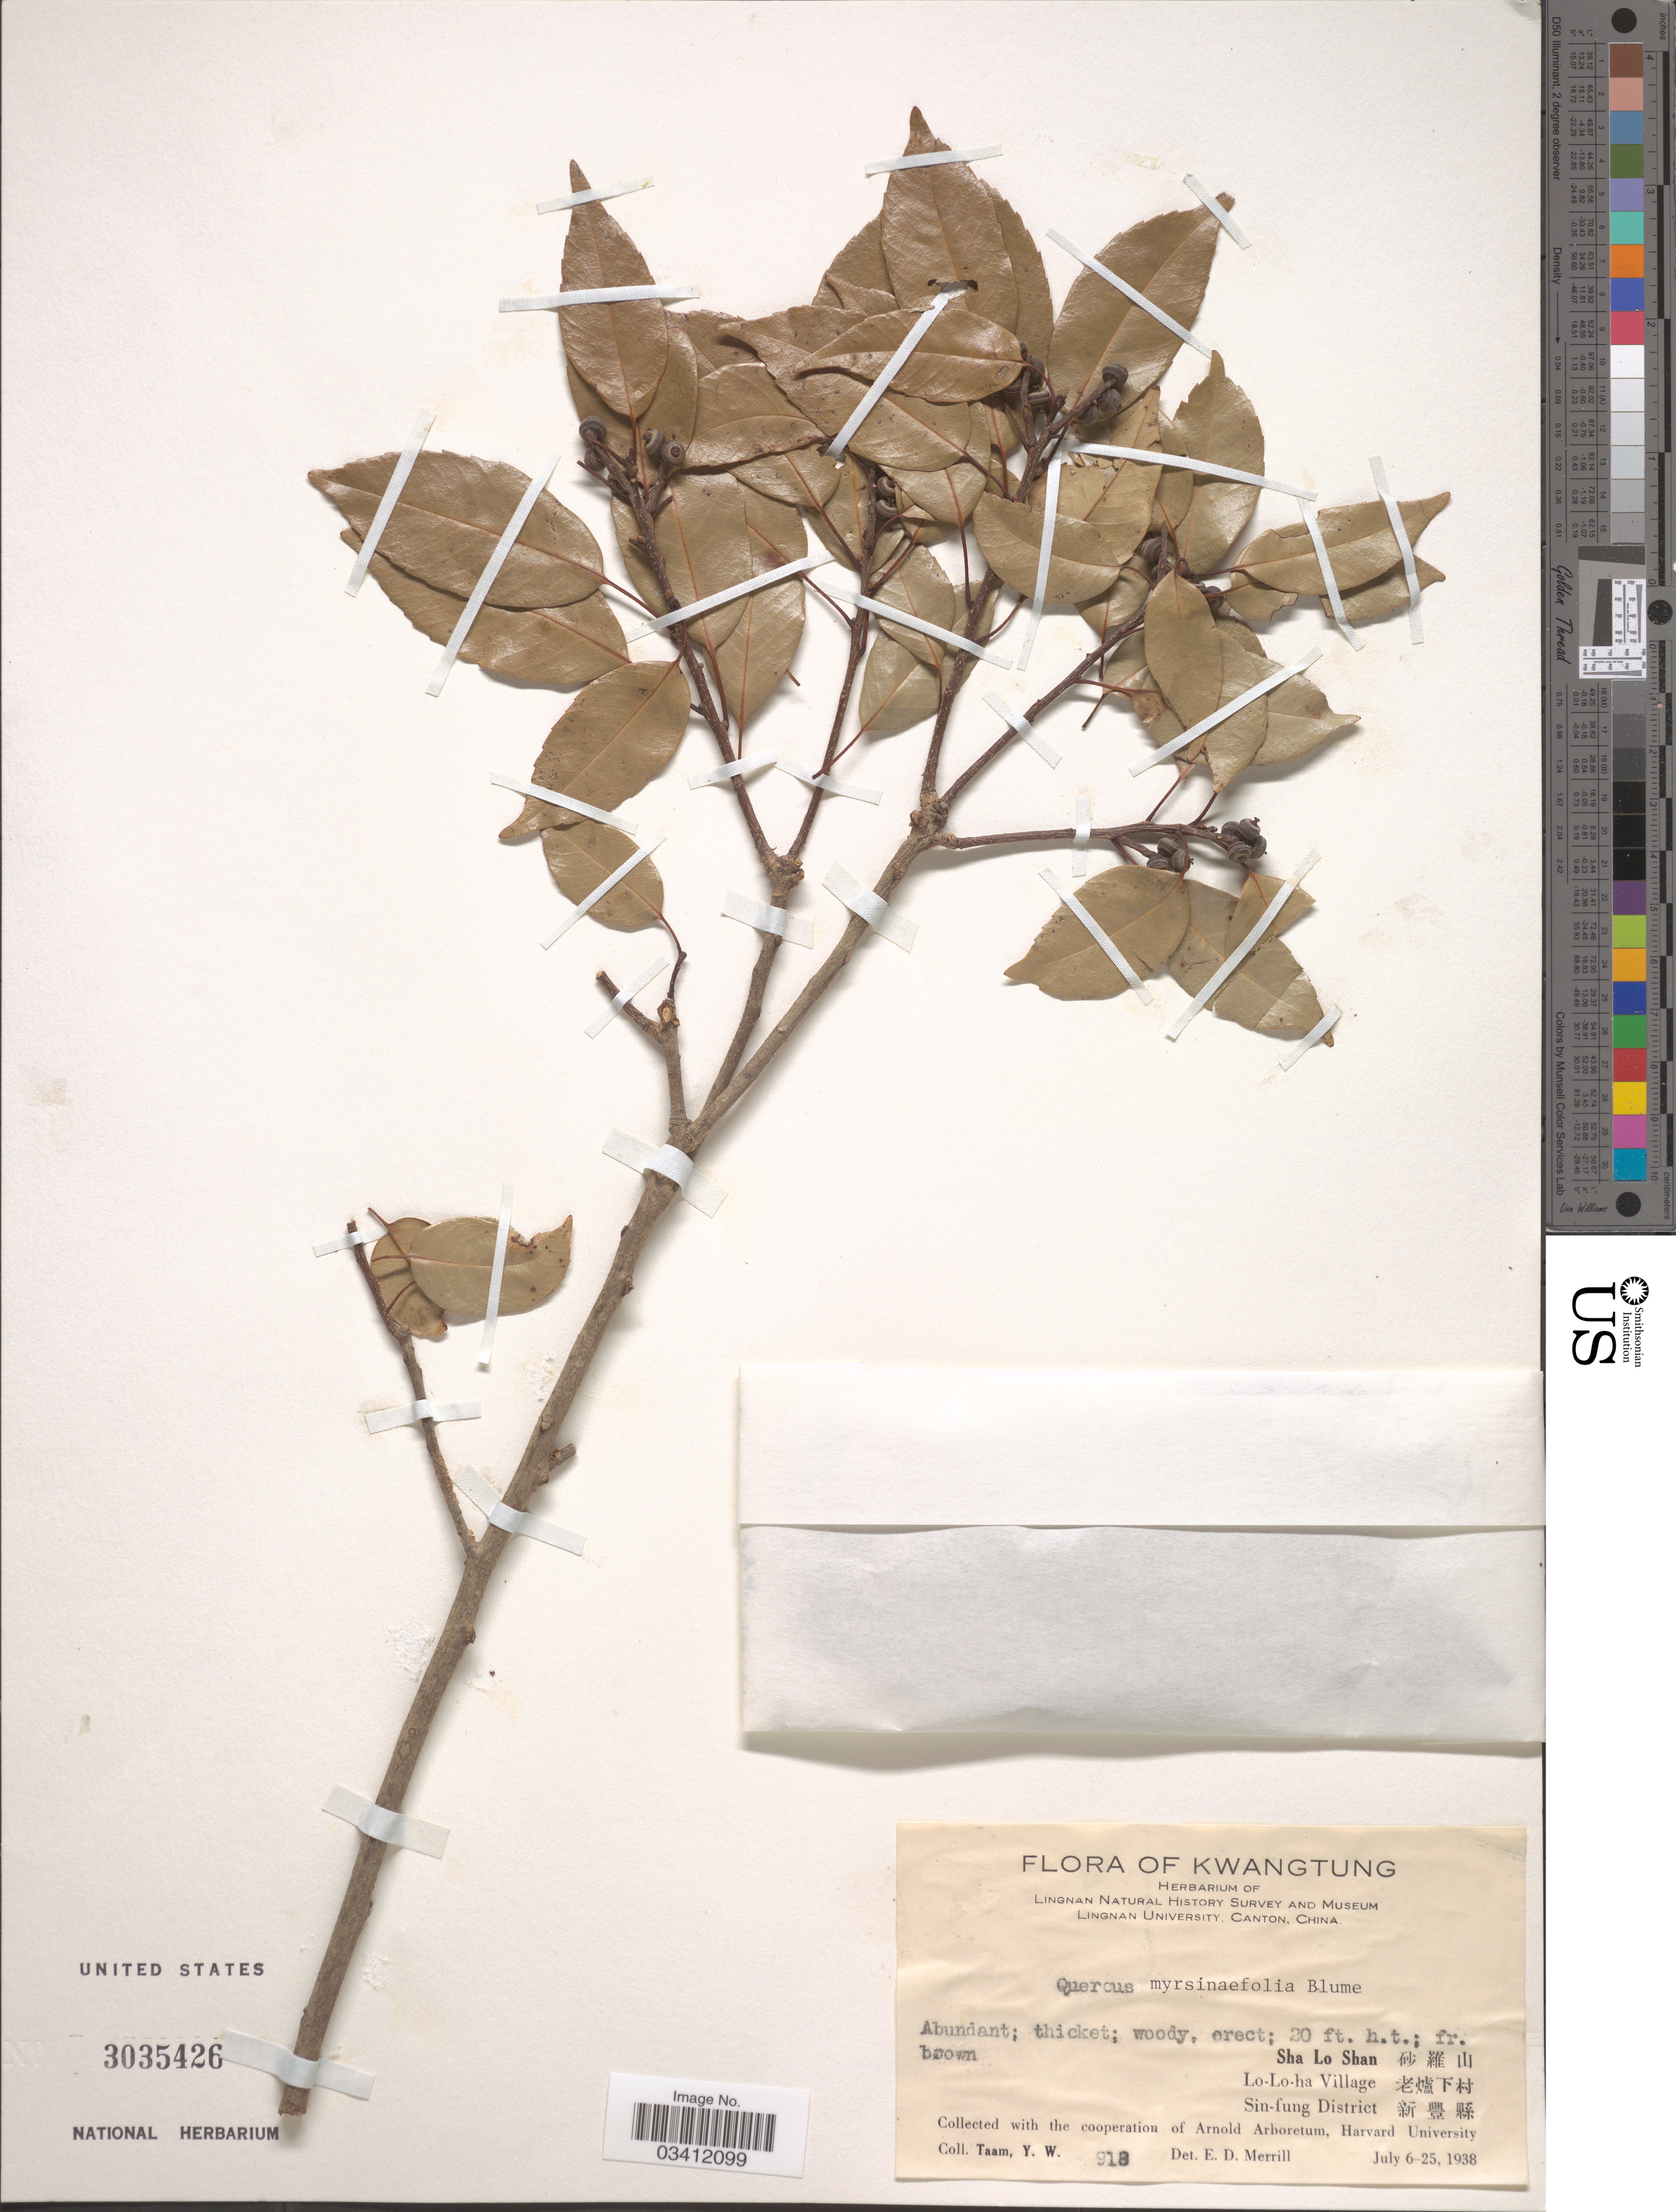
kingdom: Plantae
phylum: Tracheophyta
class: Magnoliopsida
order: Fagales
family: Fagaceae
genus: Quercus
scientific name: Quercus myrsinifolia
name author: Blume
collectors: Y. W. Taam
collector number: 918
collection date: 1938-07-06/1938-07-25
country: China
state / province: Guangdong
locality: Kwangtung. Sha Lo Shan X, Lo-Lo-ha Village X, Sin-fung District X.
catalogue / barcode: US 3035426